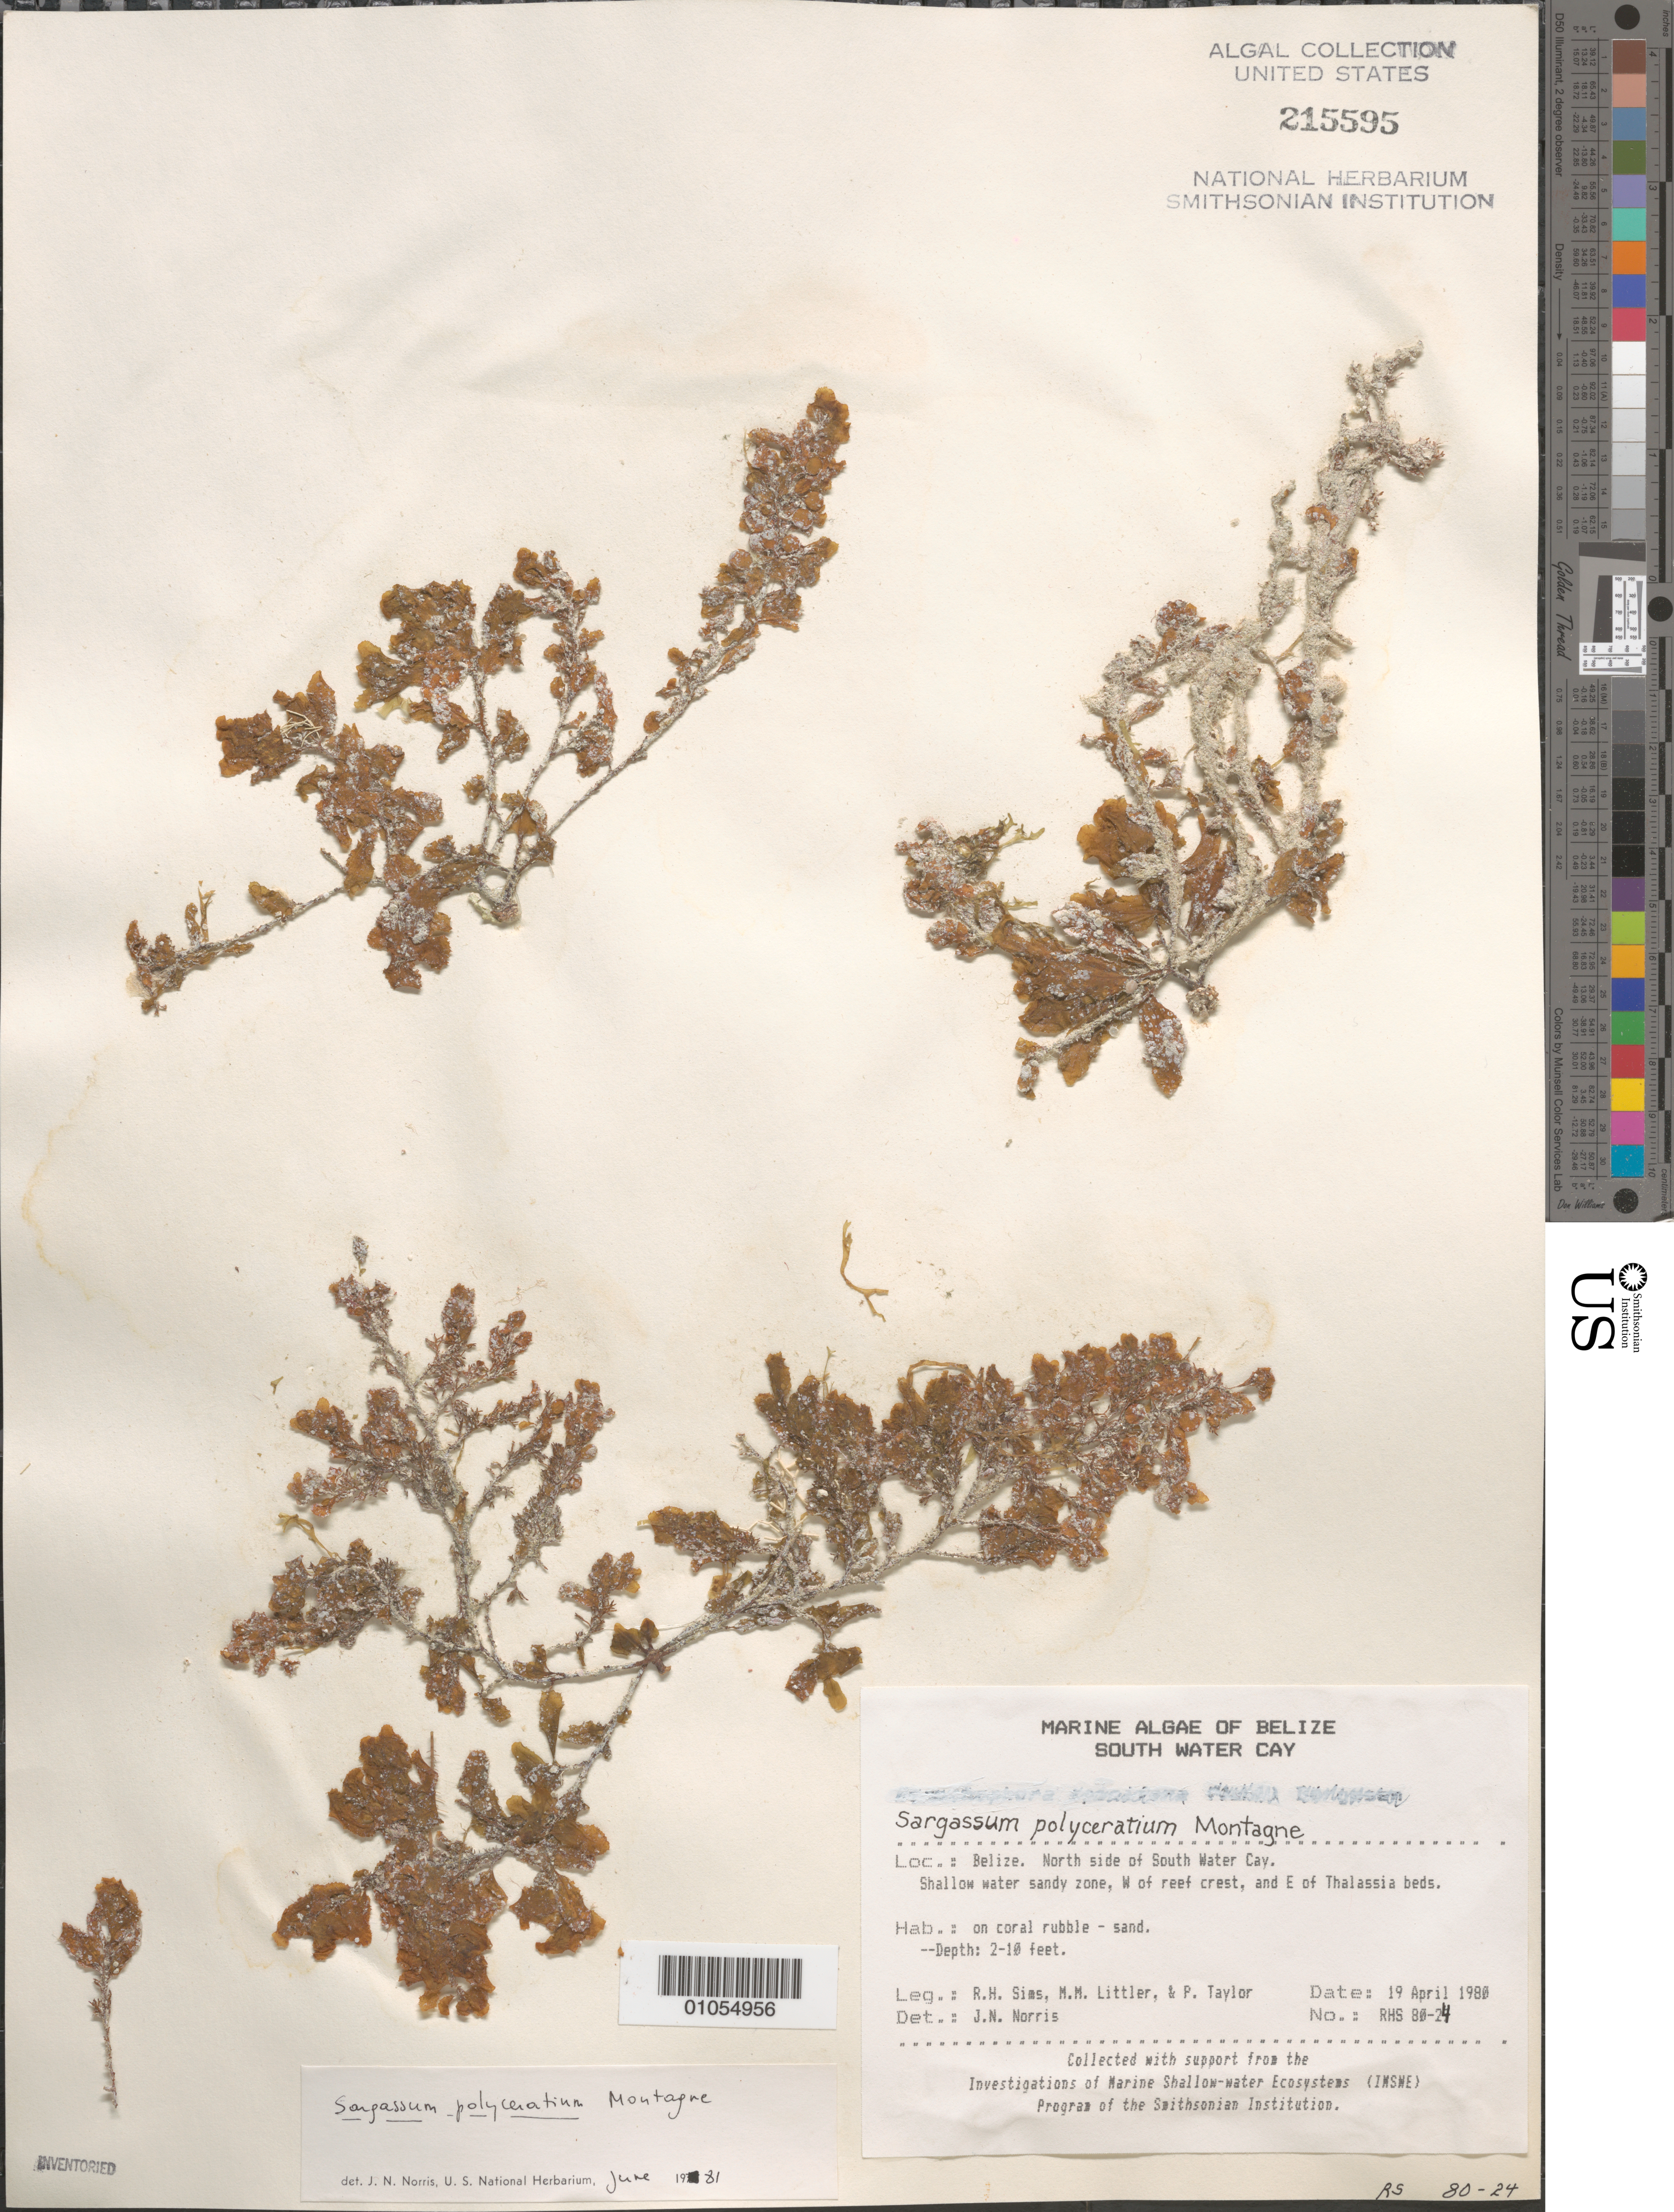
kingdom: Chromista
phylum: Ochrophyta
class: Phaeophyceae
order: Fucales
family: Sargassaceae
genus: Sargassum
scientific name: Sargassum polyceratium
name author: Mont.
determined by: Norris, James N.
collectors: R. H. Sims, M. M. Littler & P. R. Taylor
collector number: RHS 80-24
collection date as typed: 19 Apr 1980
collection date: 1980-04-19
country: Belize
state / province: Stann Creek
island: South Water Cay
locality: North side of South Water Cay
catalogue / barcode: US 215595